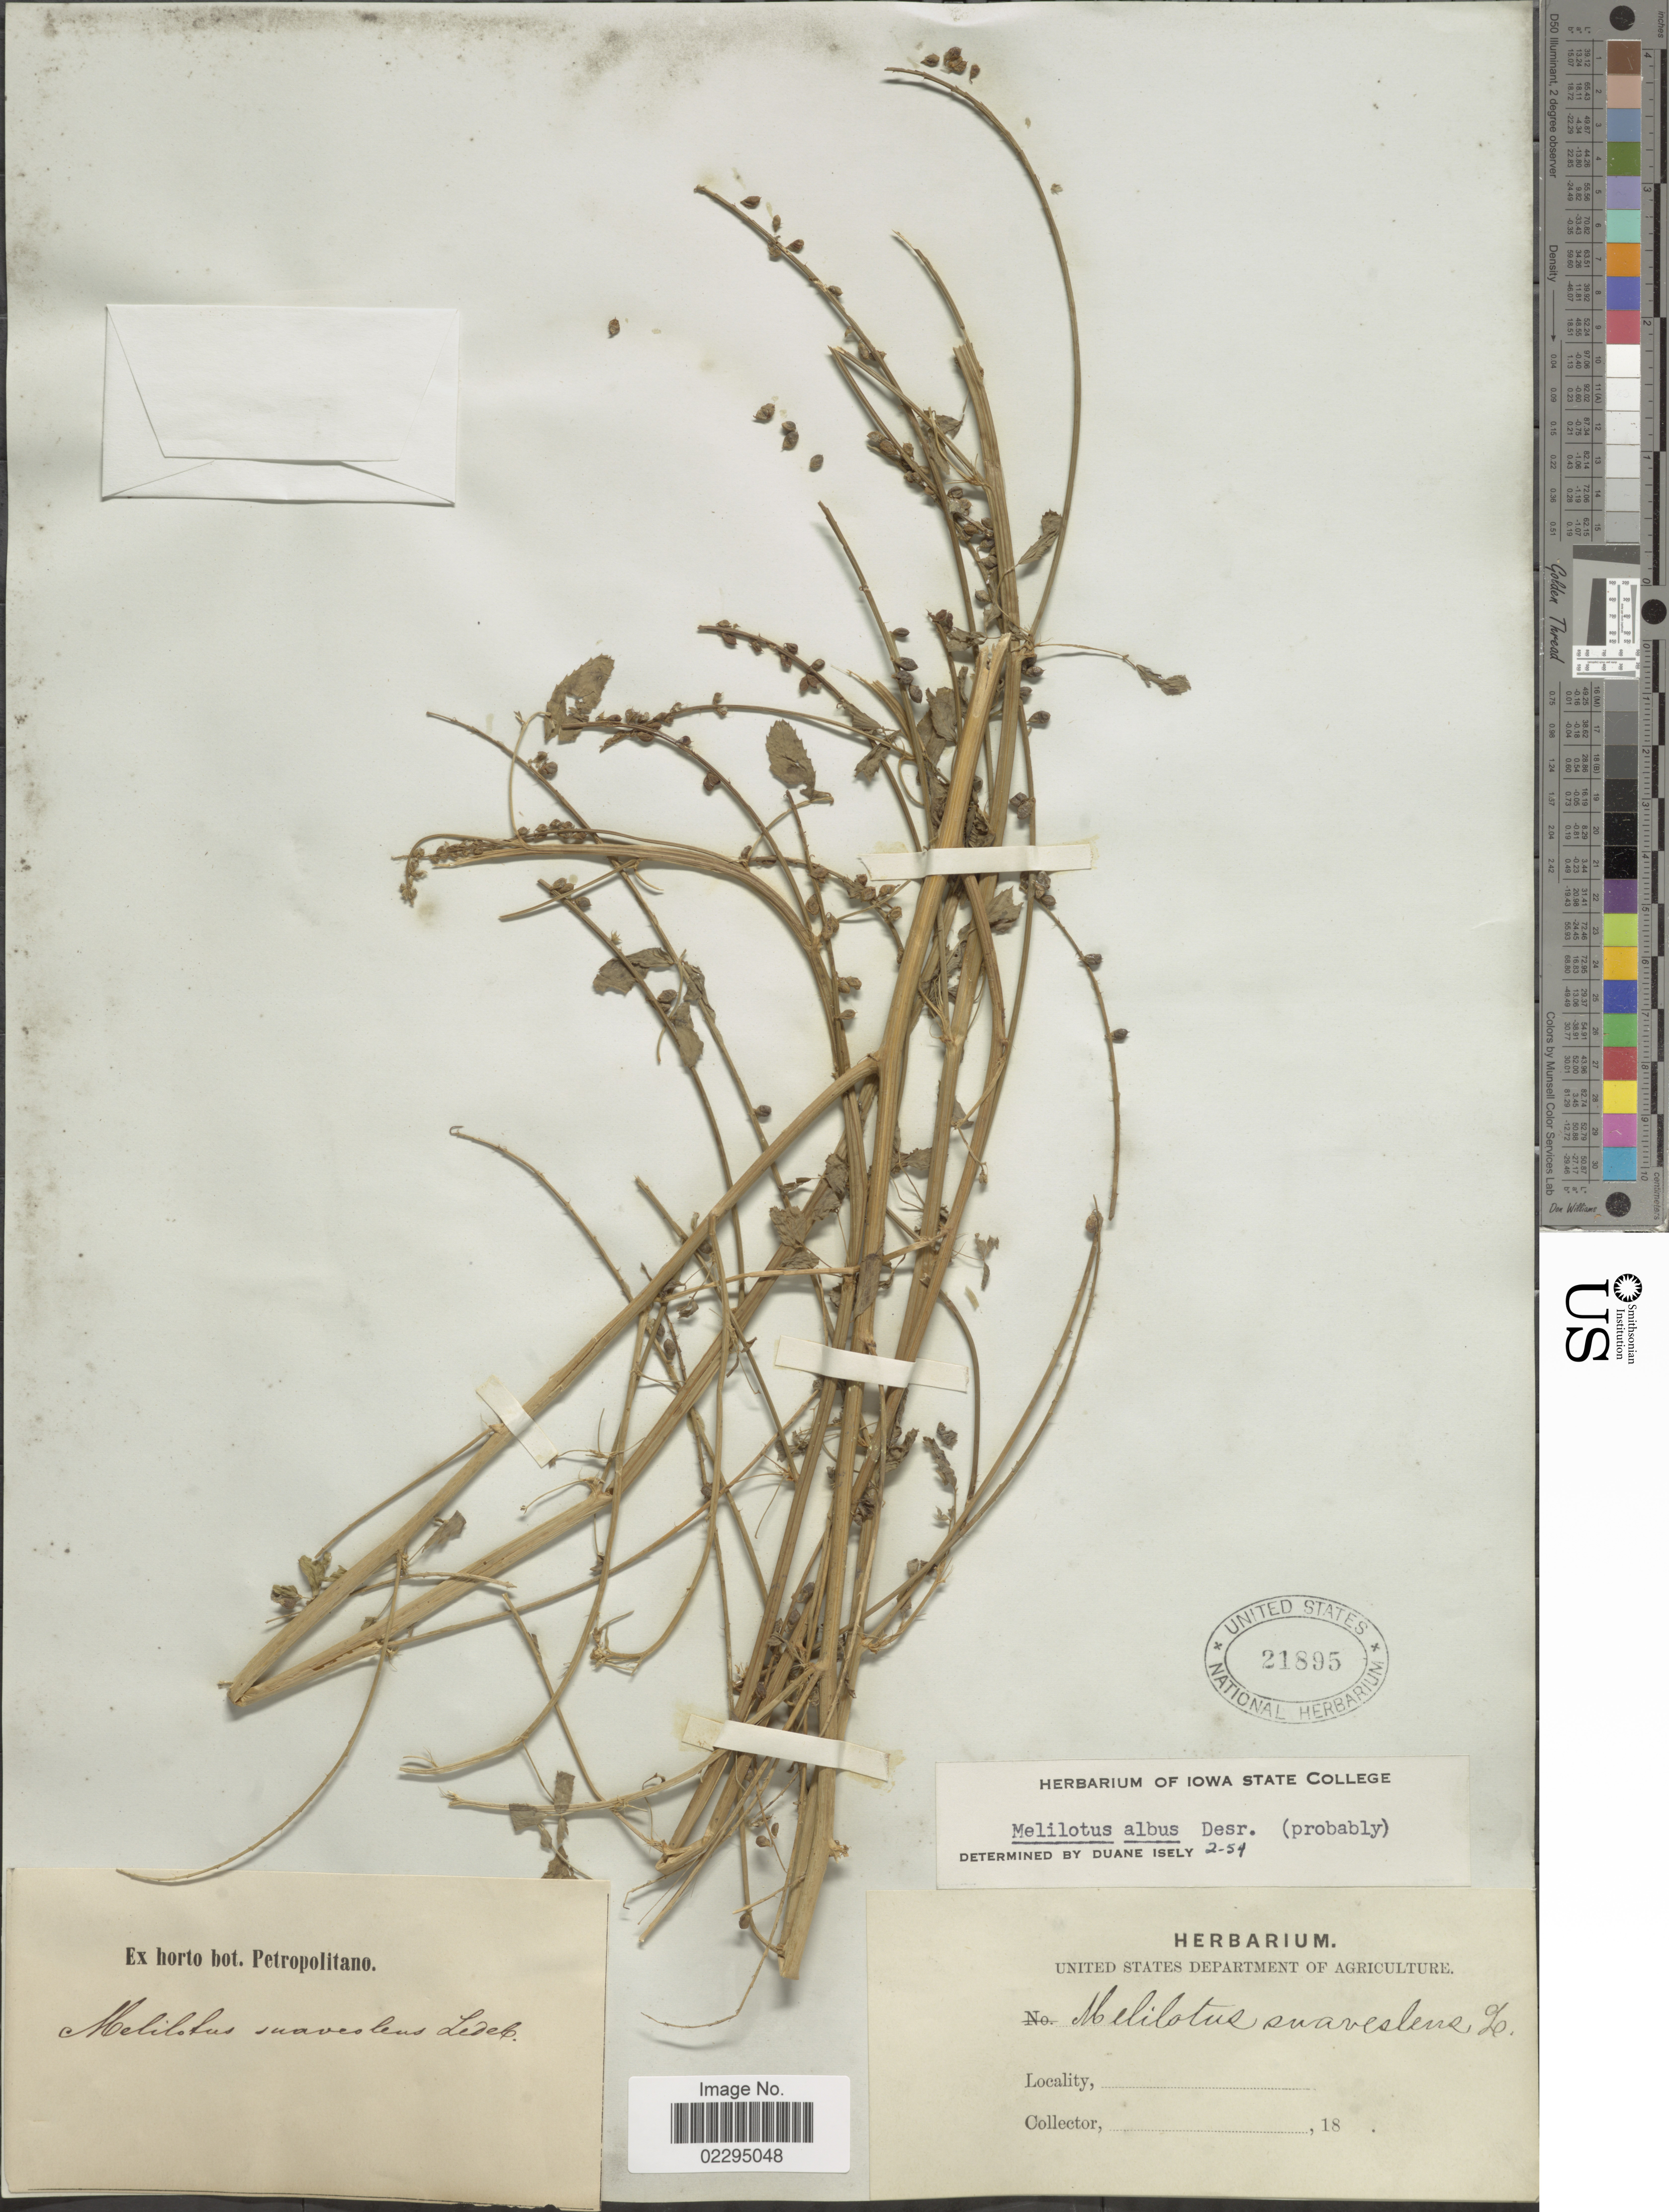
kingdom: Plantae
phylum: Tracheophyta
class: Magnoliopsida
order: Fabales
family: Fabaceae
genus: Melilotus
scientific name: Melilotus albus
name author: Medik.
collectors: ex Horto Bot. Petropolitano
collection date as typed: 18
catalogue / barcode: US 21895